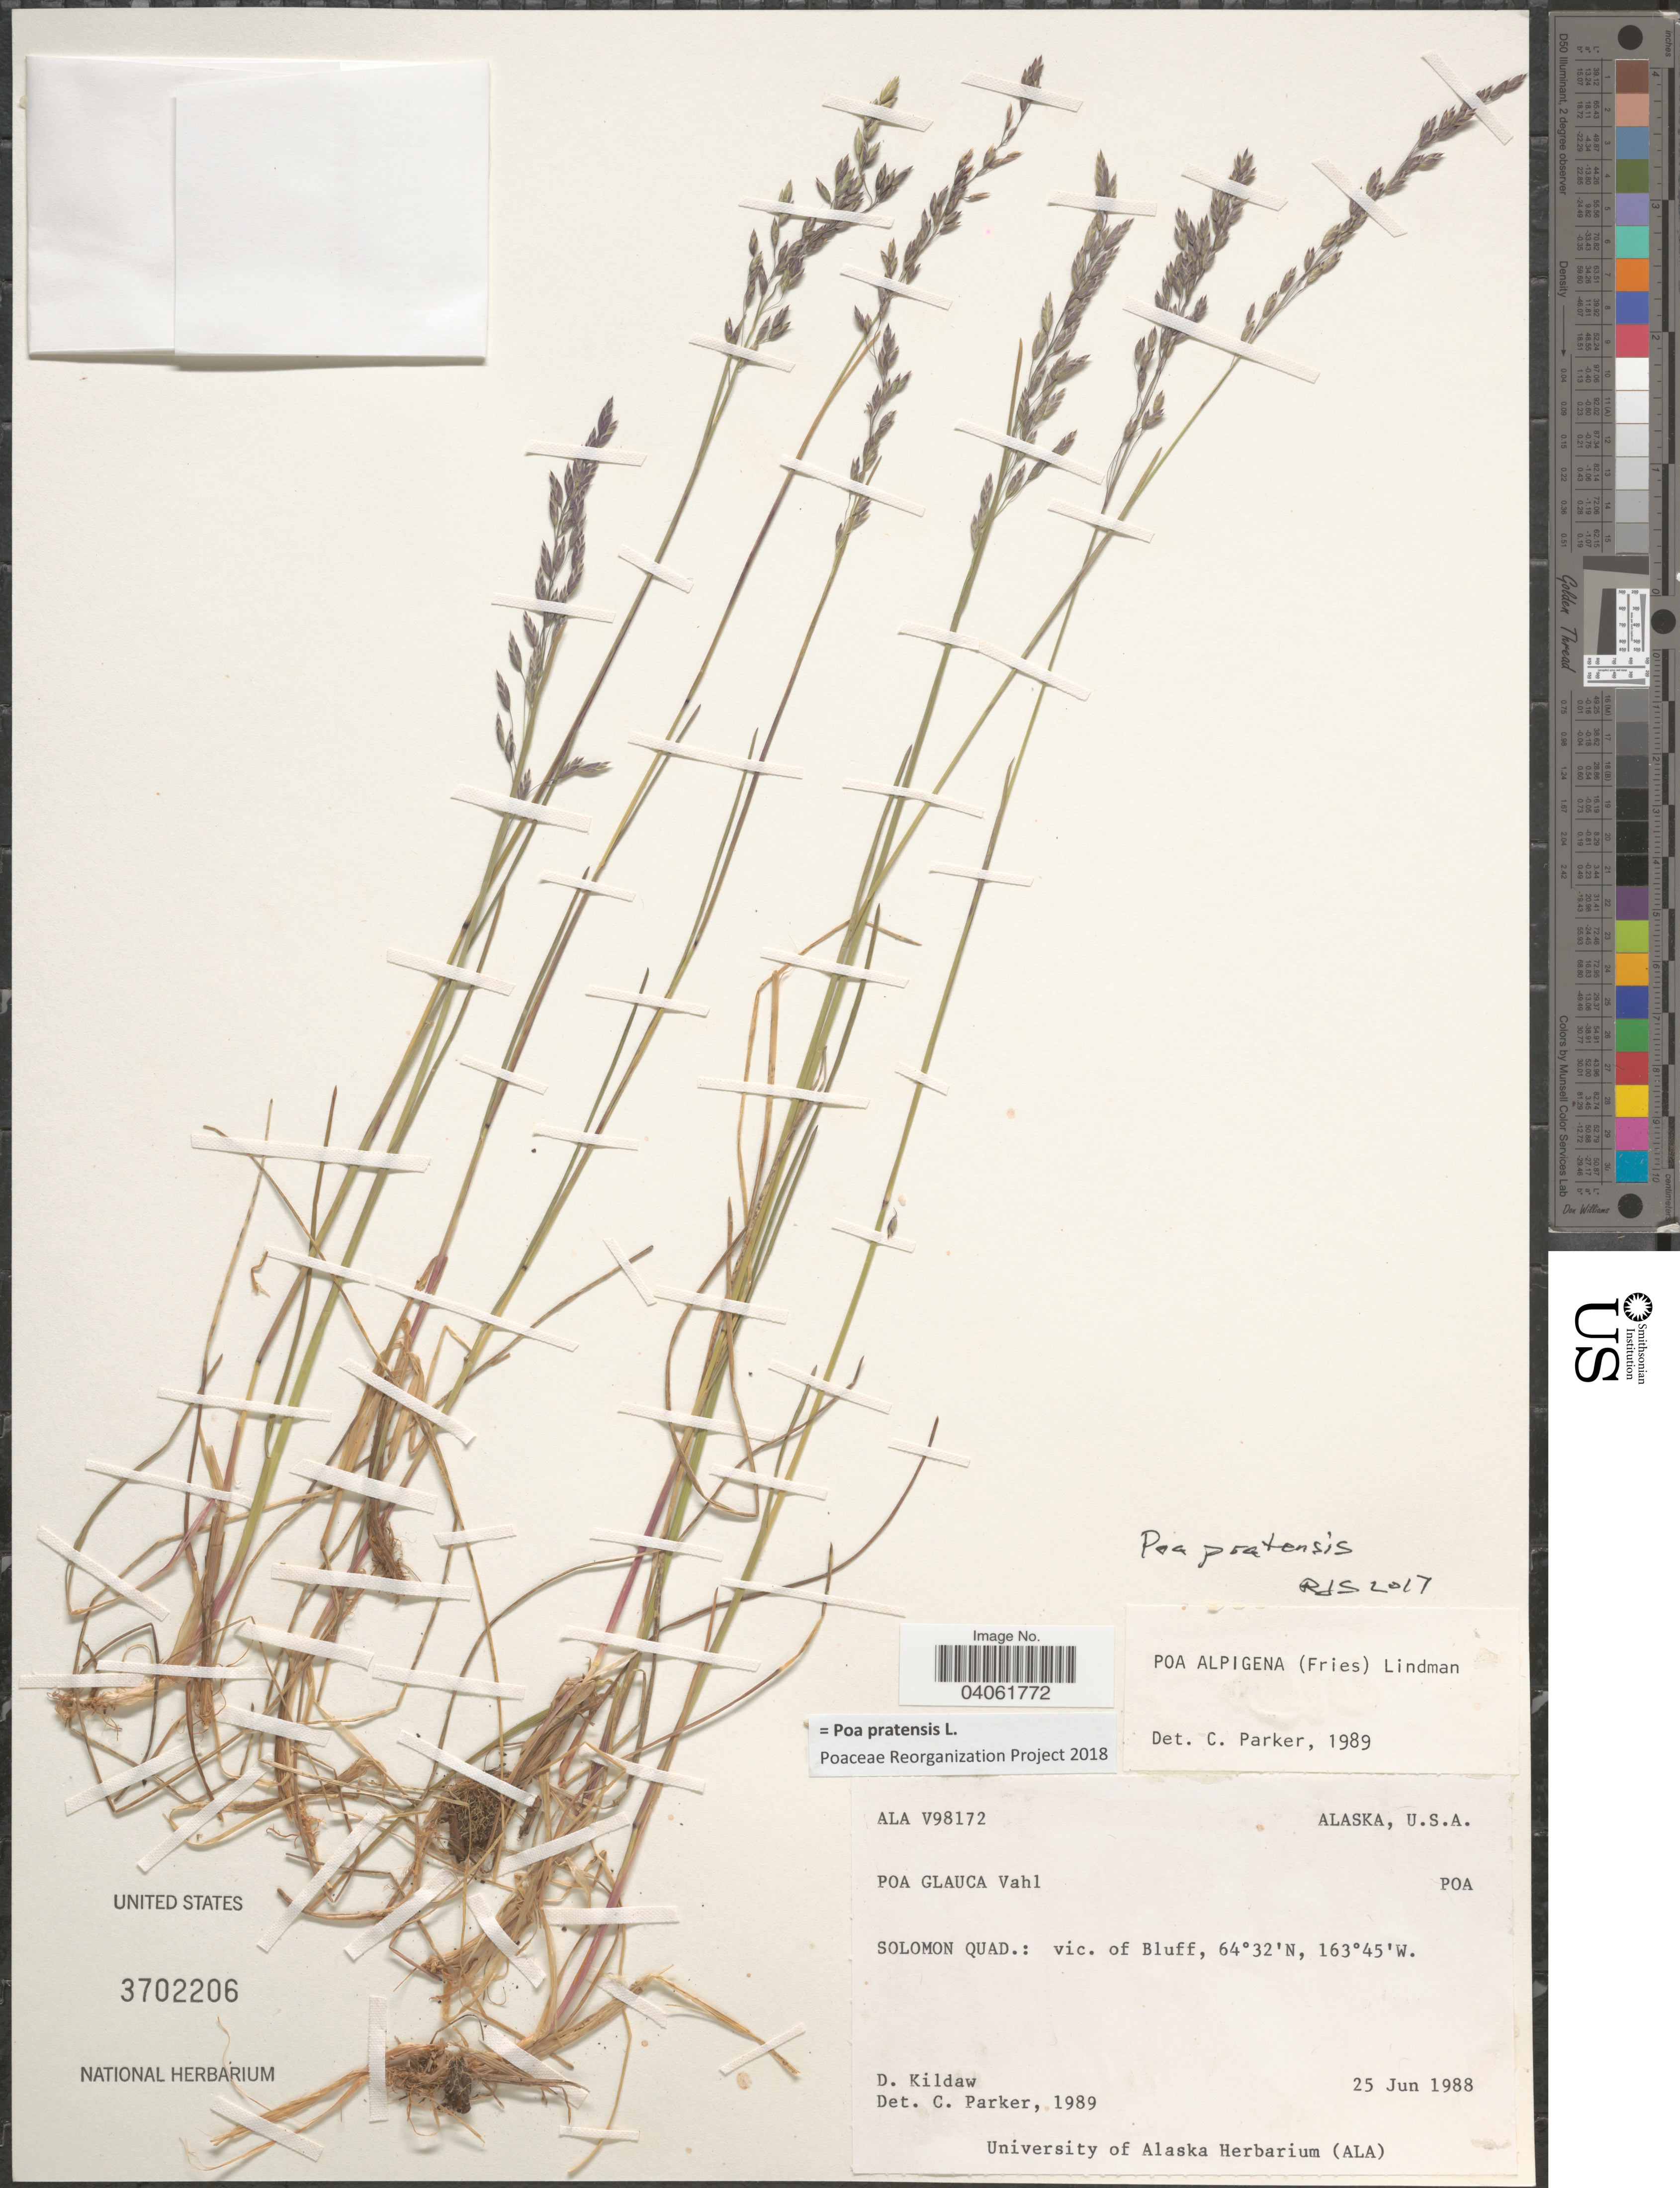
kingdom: Plantae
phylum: Tracheophyta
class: Liliopsida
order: Poales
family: Poaceae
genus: Poa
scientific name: Poa pratensis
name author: L.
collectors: D. Kildaw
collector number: ALA V98172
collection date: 1988-06-25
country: United States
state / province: Alaska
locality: Solomon Quad.: vic. of Bluff.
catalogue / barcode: US 3702206